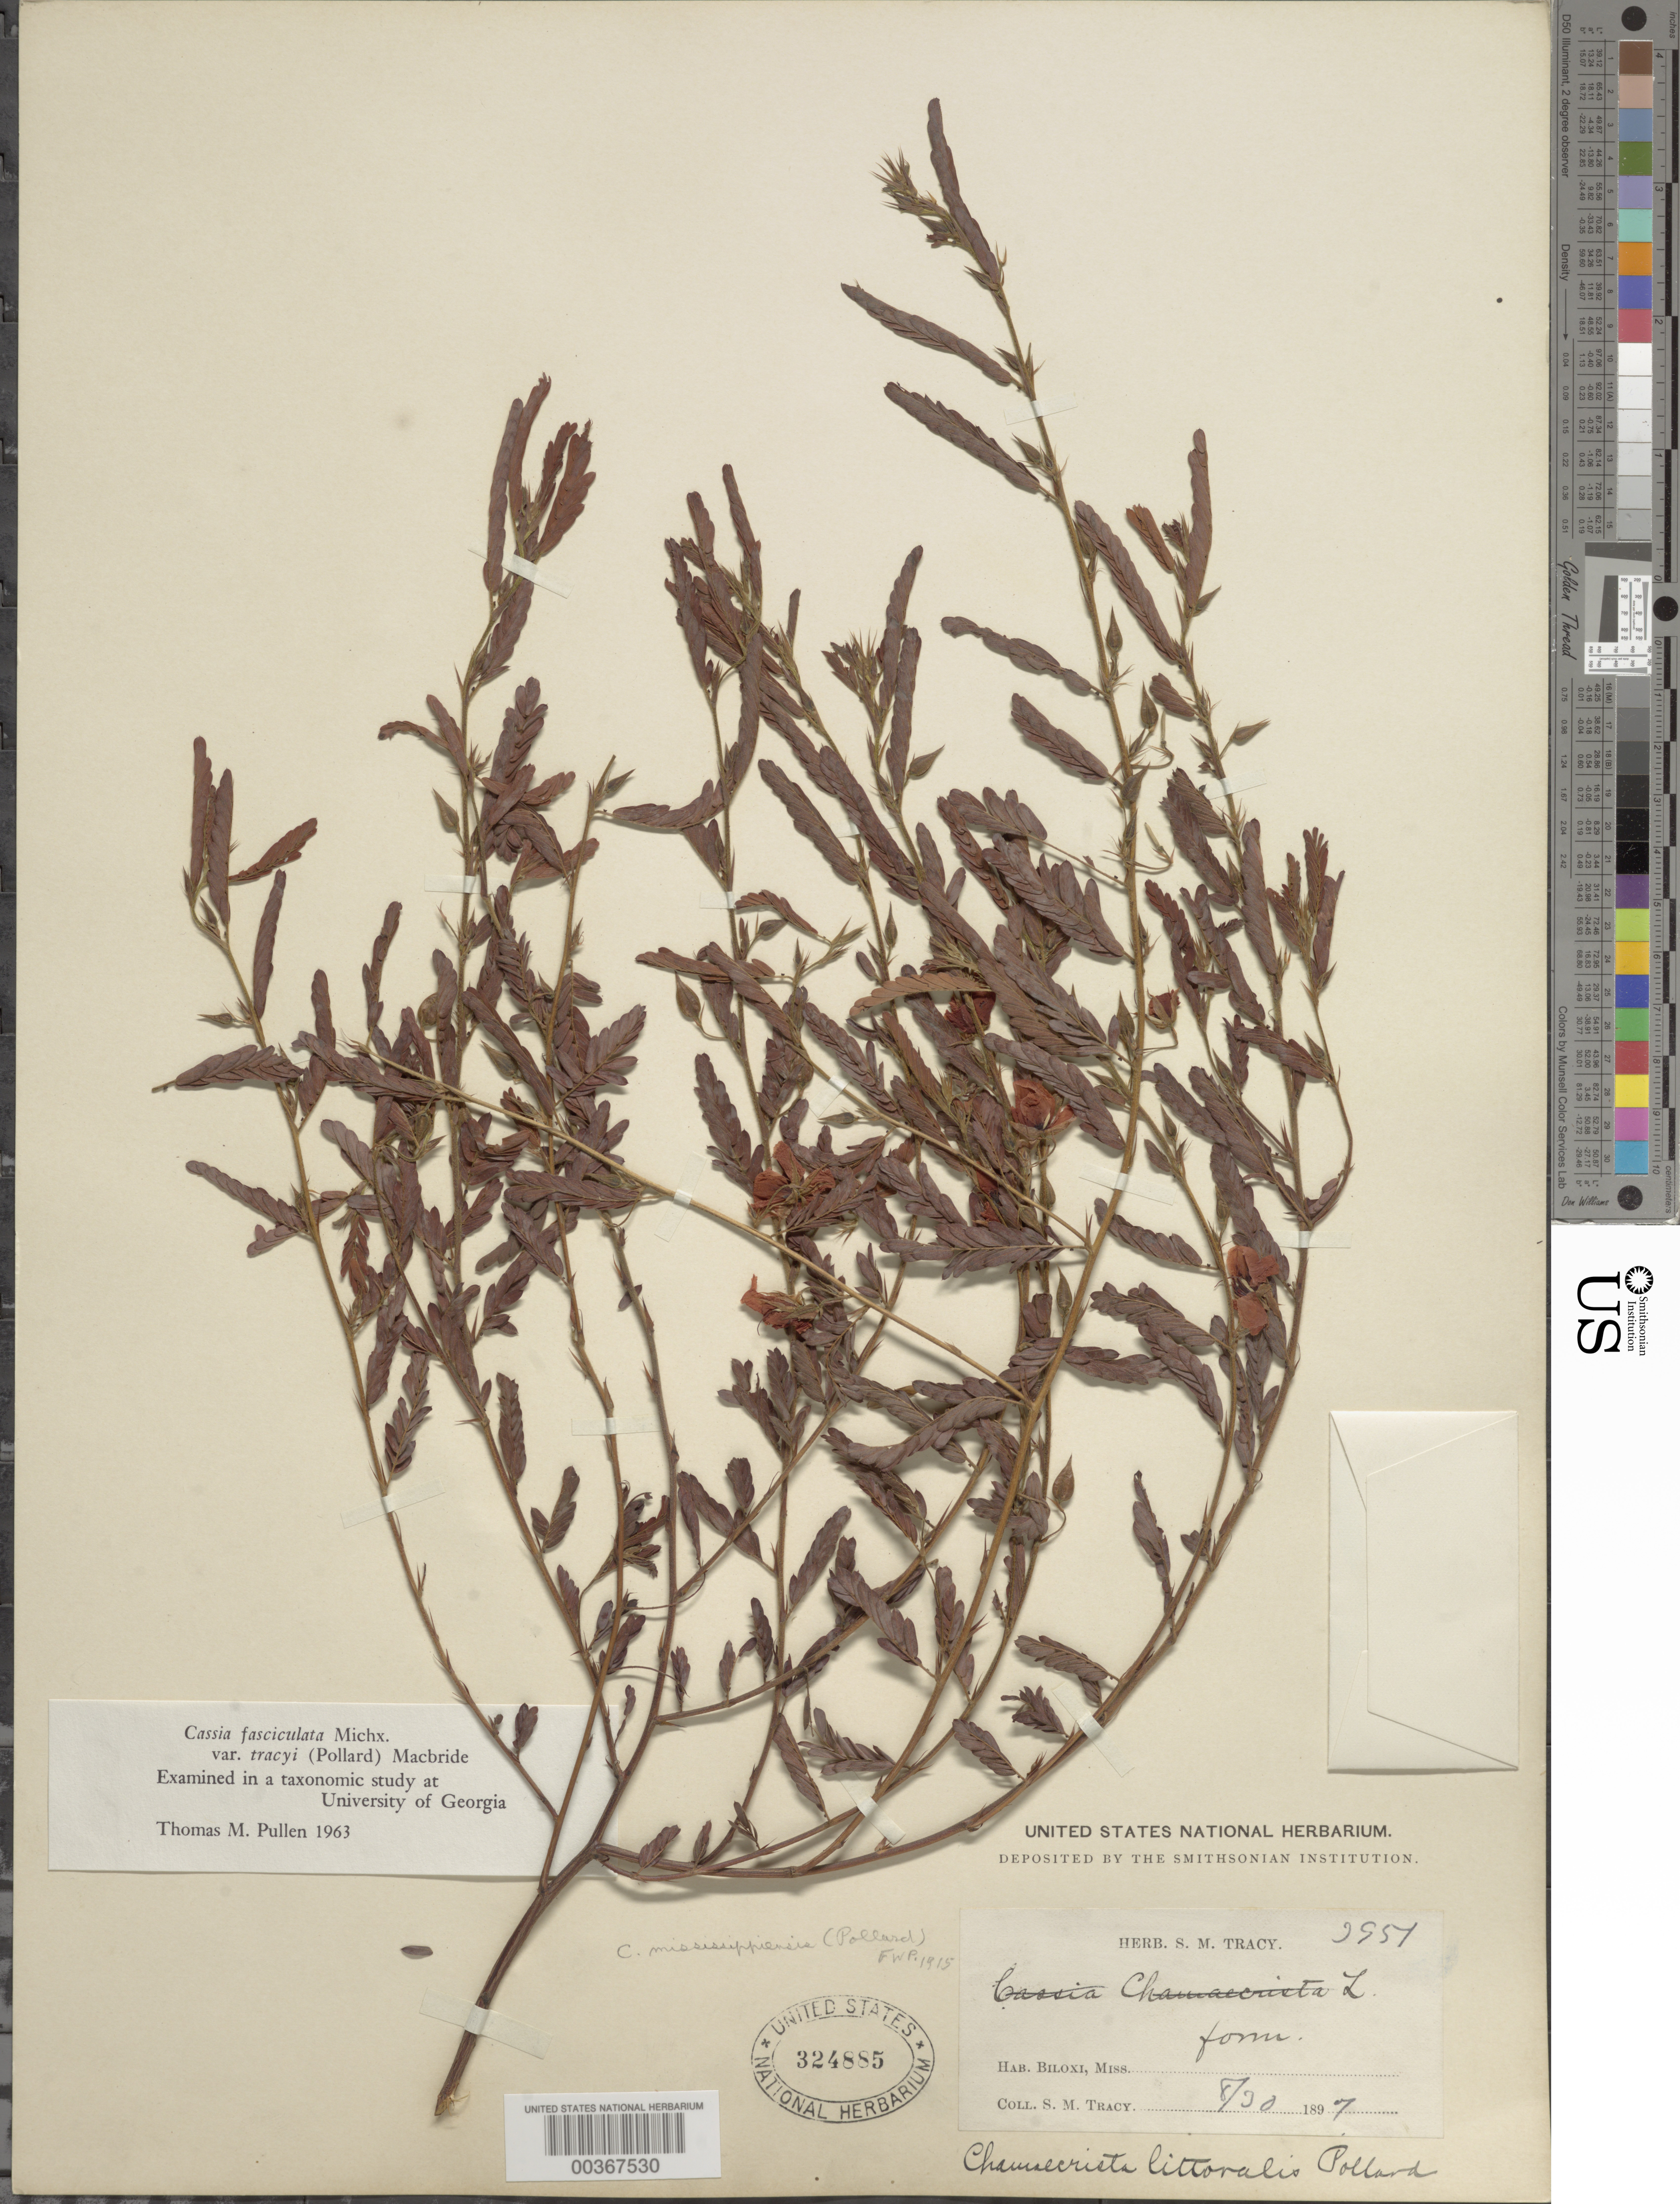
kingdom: Plantae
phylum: Tracheophyta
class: Magnoliopsida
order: Fabales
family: Fabaceae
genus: Chamaecrista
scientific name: Chamaecrista fasciculata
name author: (Michx.) Greene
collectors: S. M. Tracy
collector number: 2951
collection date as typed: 30 Aug 1897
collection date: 1897-08-30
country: United States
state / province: Mississippi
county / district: Harrison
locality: Biloxi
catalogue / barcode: US 324885